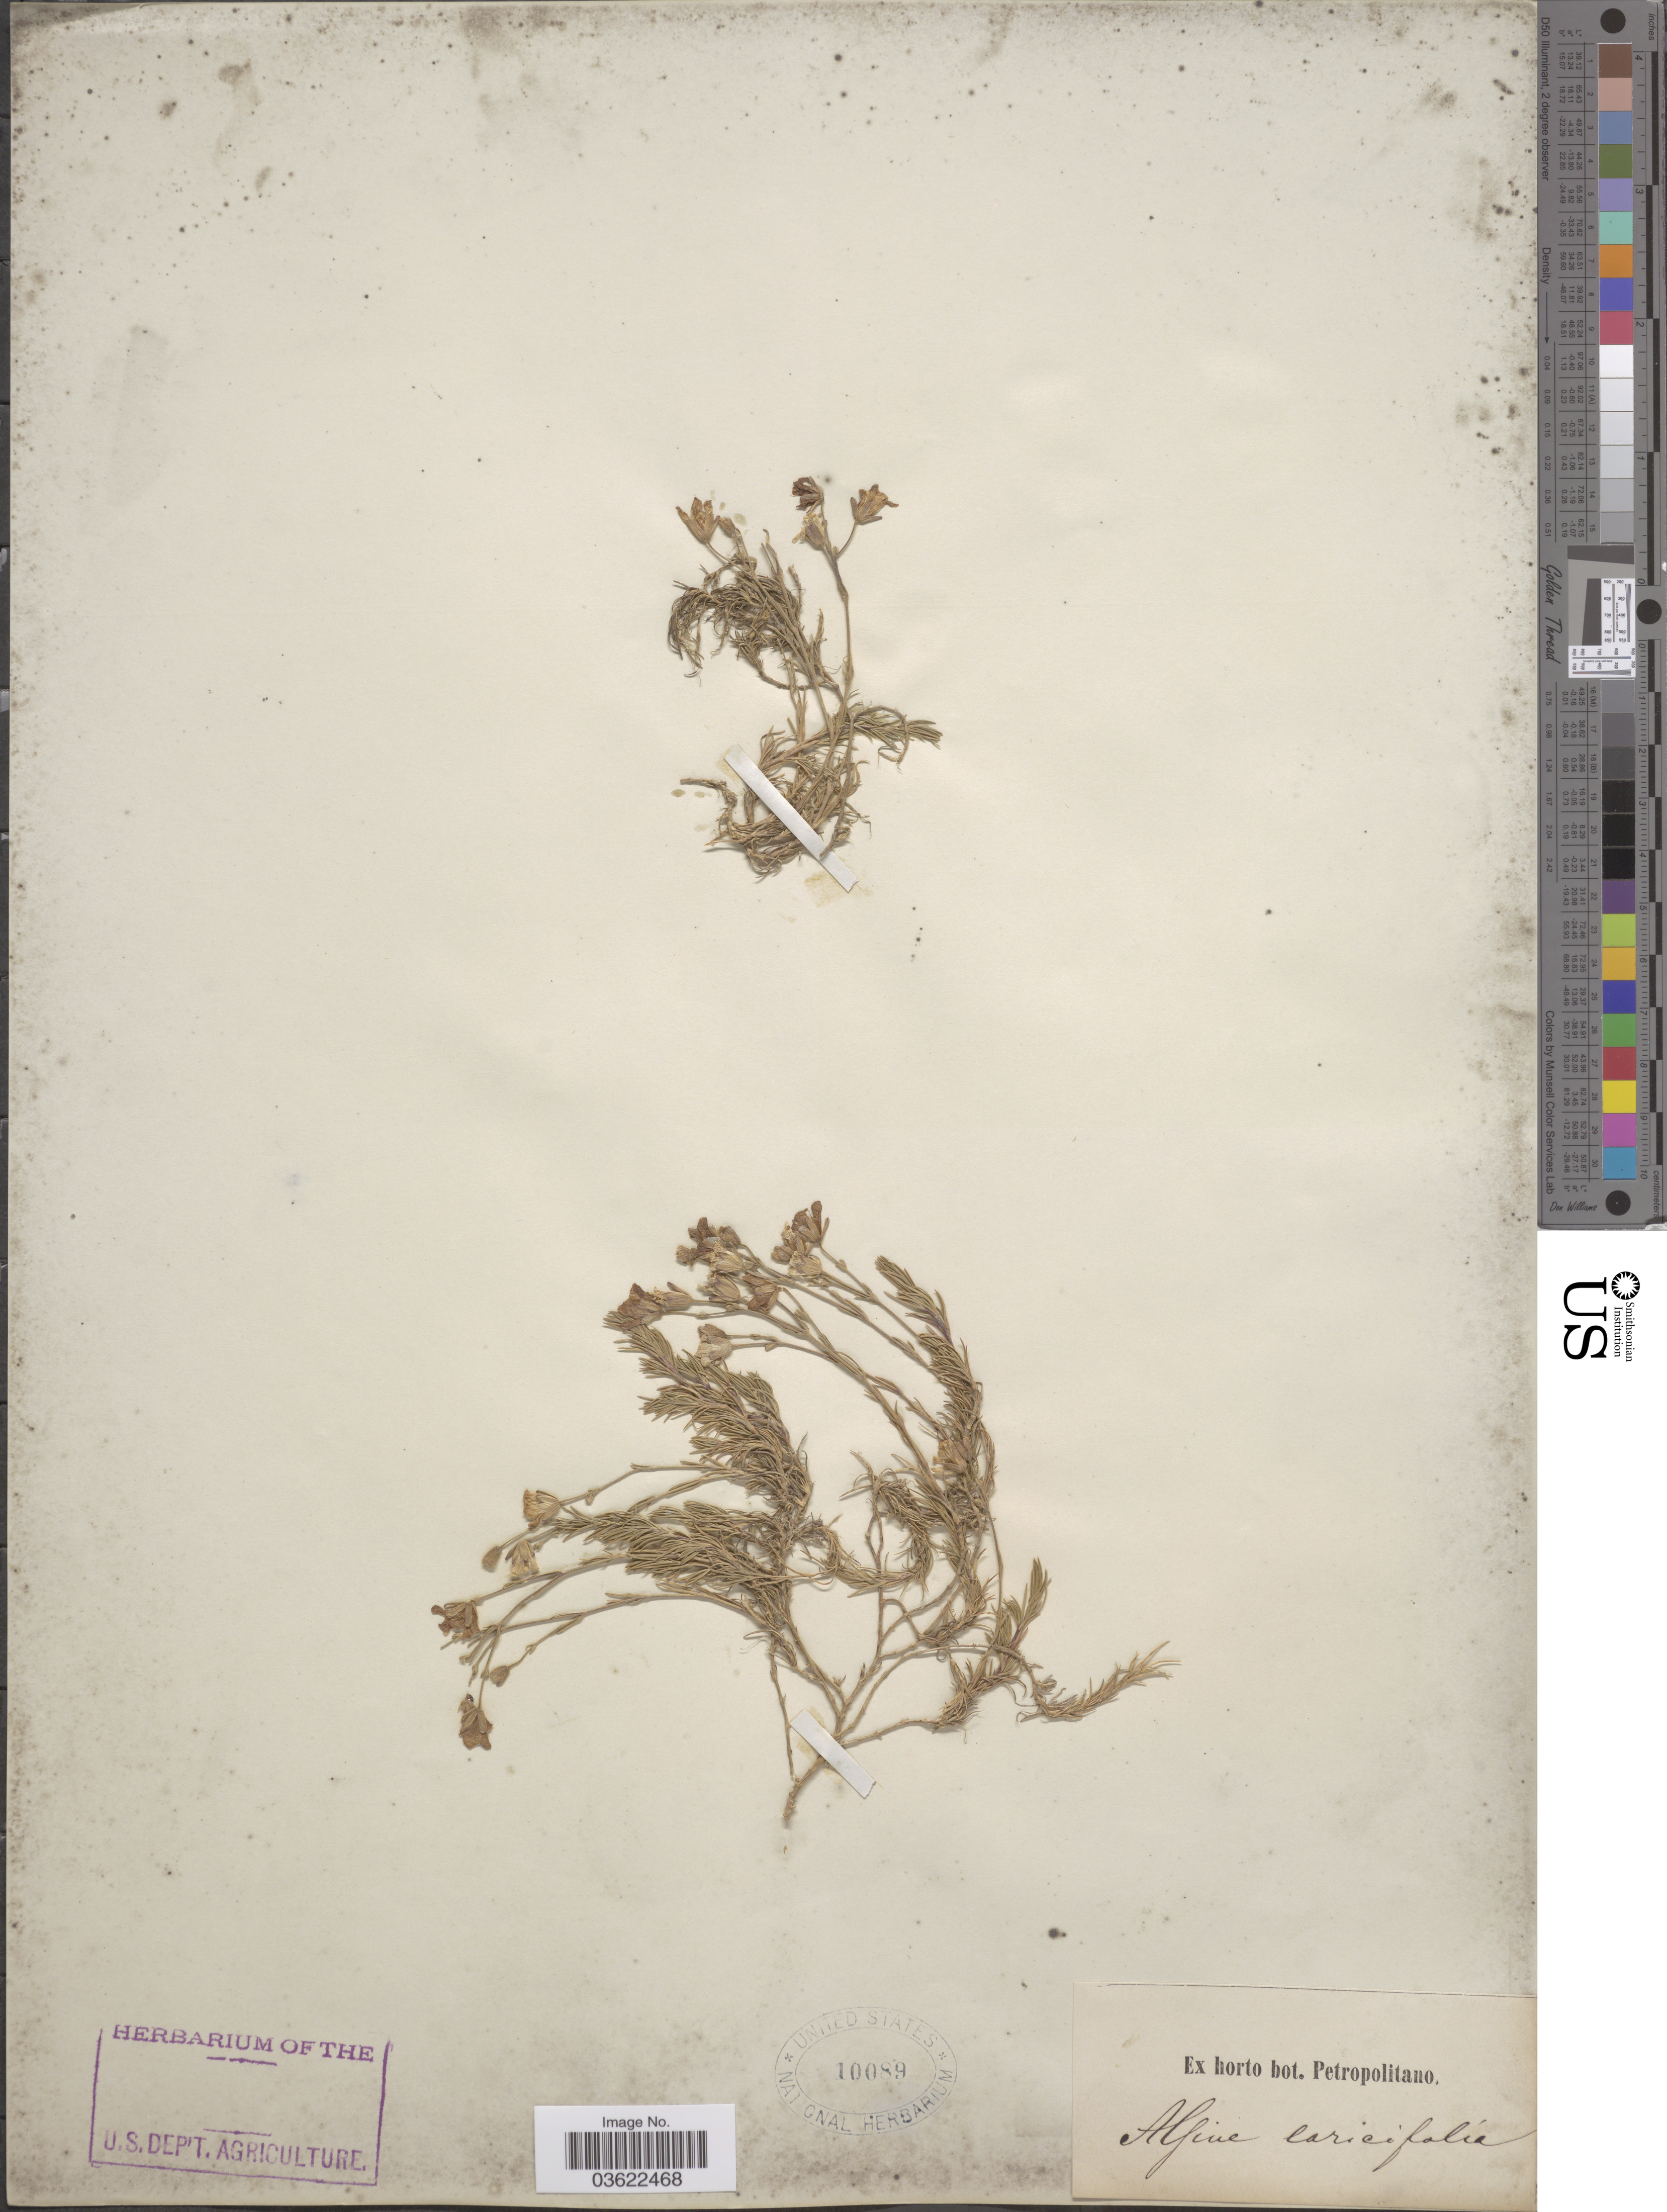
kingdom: Plantae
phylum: Tracheophyta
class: Magnoliopsida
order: Caryophyllales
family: Caryophyllaceae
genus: Cherleria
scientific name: Cherleria laricifolia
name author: (L.) Iamonico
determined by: Strong, Mark T., (BOT), Smithsonian Institution - National Museum of Natural History (UNITED STATES)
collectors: ex Horto Bot. Petropolitano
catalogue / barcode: US 10089